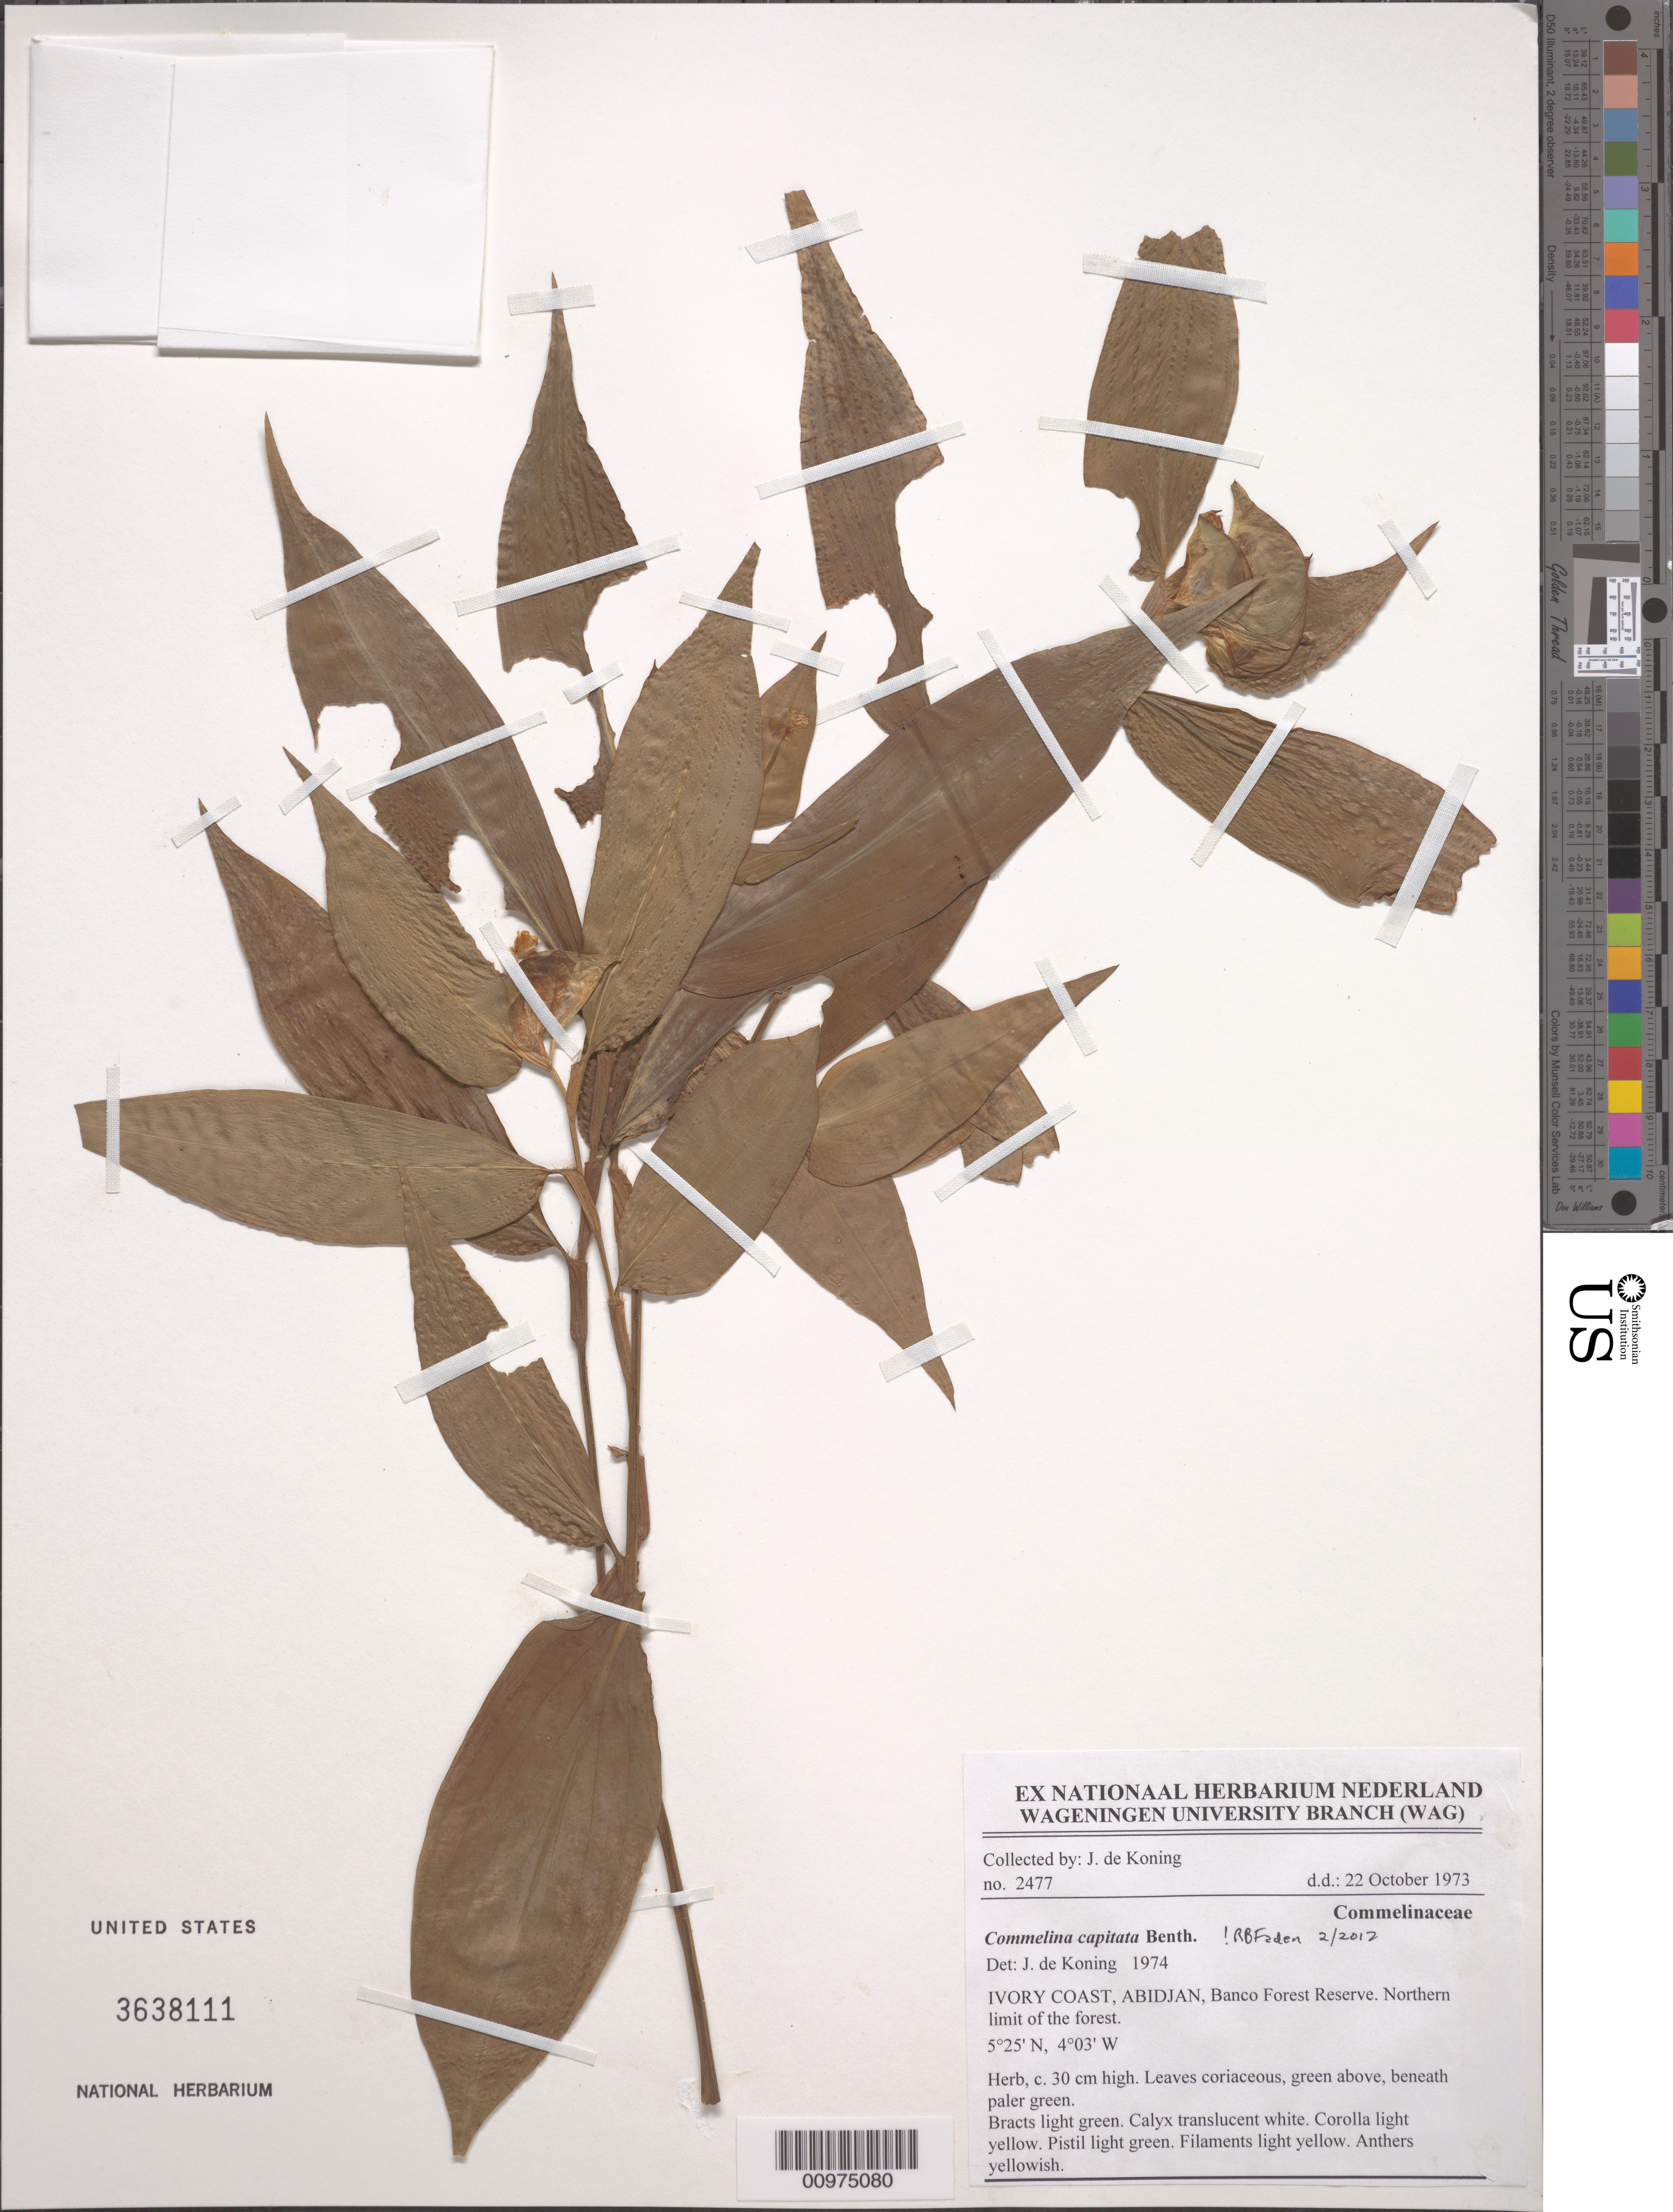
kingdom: Plantae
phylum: Tracheophyta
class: Liliopsida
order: Commelinales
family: Commelinaceae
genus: Commelina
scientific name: Commelina capitata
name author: Benth.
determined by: Faden, Robert B., (US), Smithsonian Institution - National Museum of Natural History (UNITED STATES)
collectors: J. de Koning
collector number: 2477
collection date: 1973-10-22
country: Ivory Coast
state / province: Abidjan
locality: Banco Forest Reserve.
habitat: Northern limit of the forest.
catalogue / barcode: US 3638111